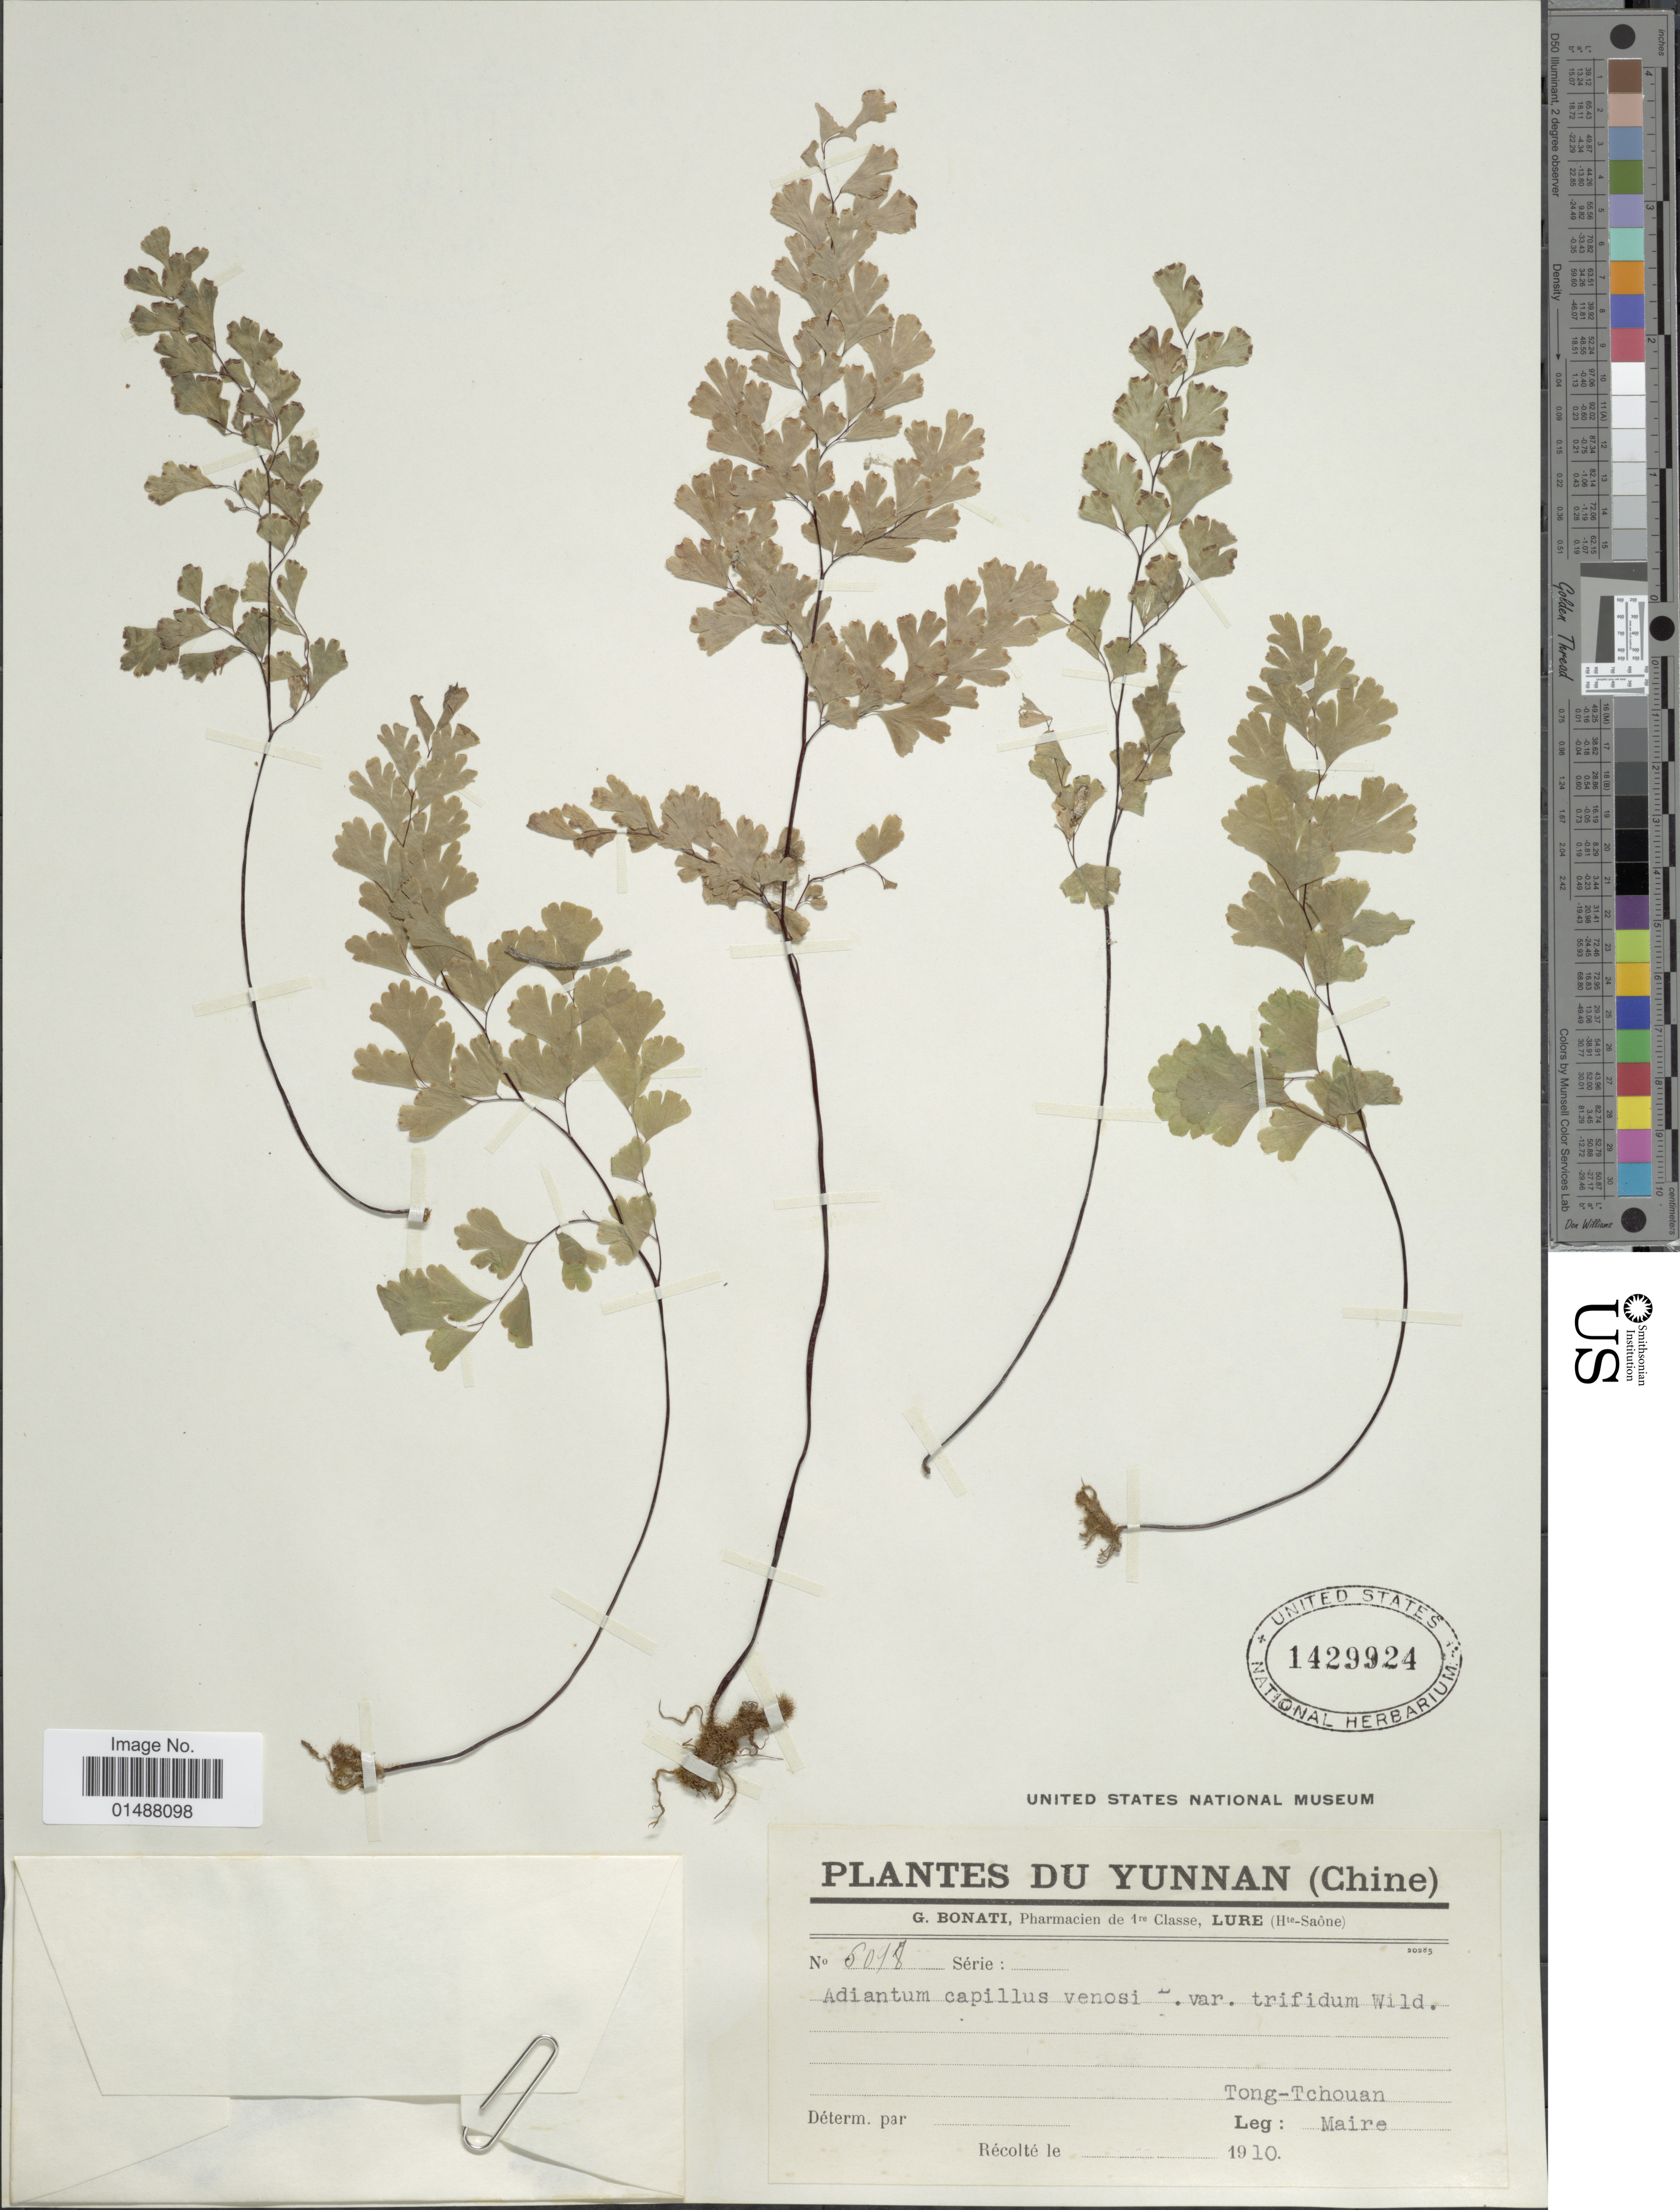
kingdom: Plantae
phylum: Tracheophyta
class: Polypodiopsida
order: Polypodiales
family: Pteridaceae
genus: Adiantum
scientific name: Adiantum capillus-veneris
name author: L.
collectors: Maire, --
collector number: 6018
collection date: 1910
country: China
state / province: Yunnan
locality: Tong-Tchouan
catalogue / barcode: US 1429924